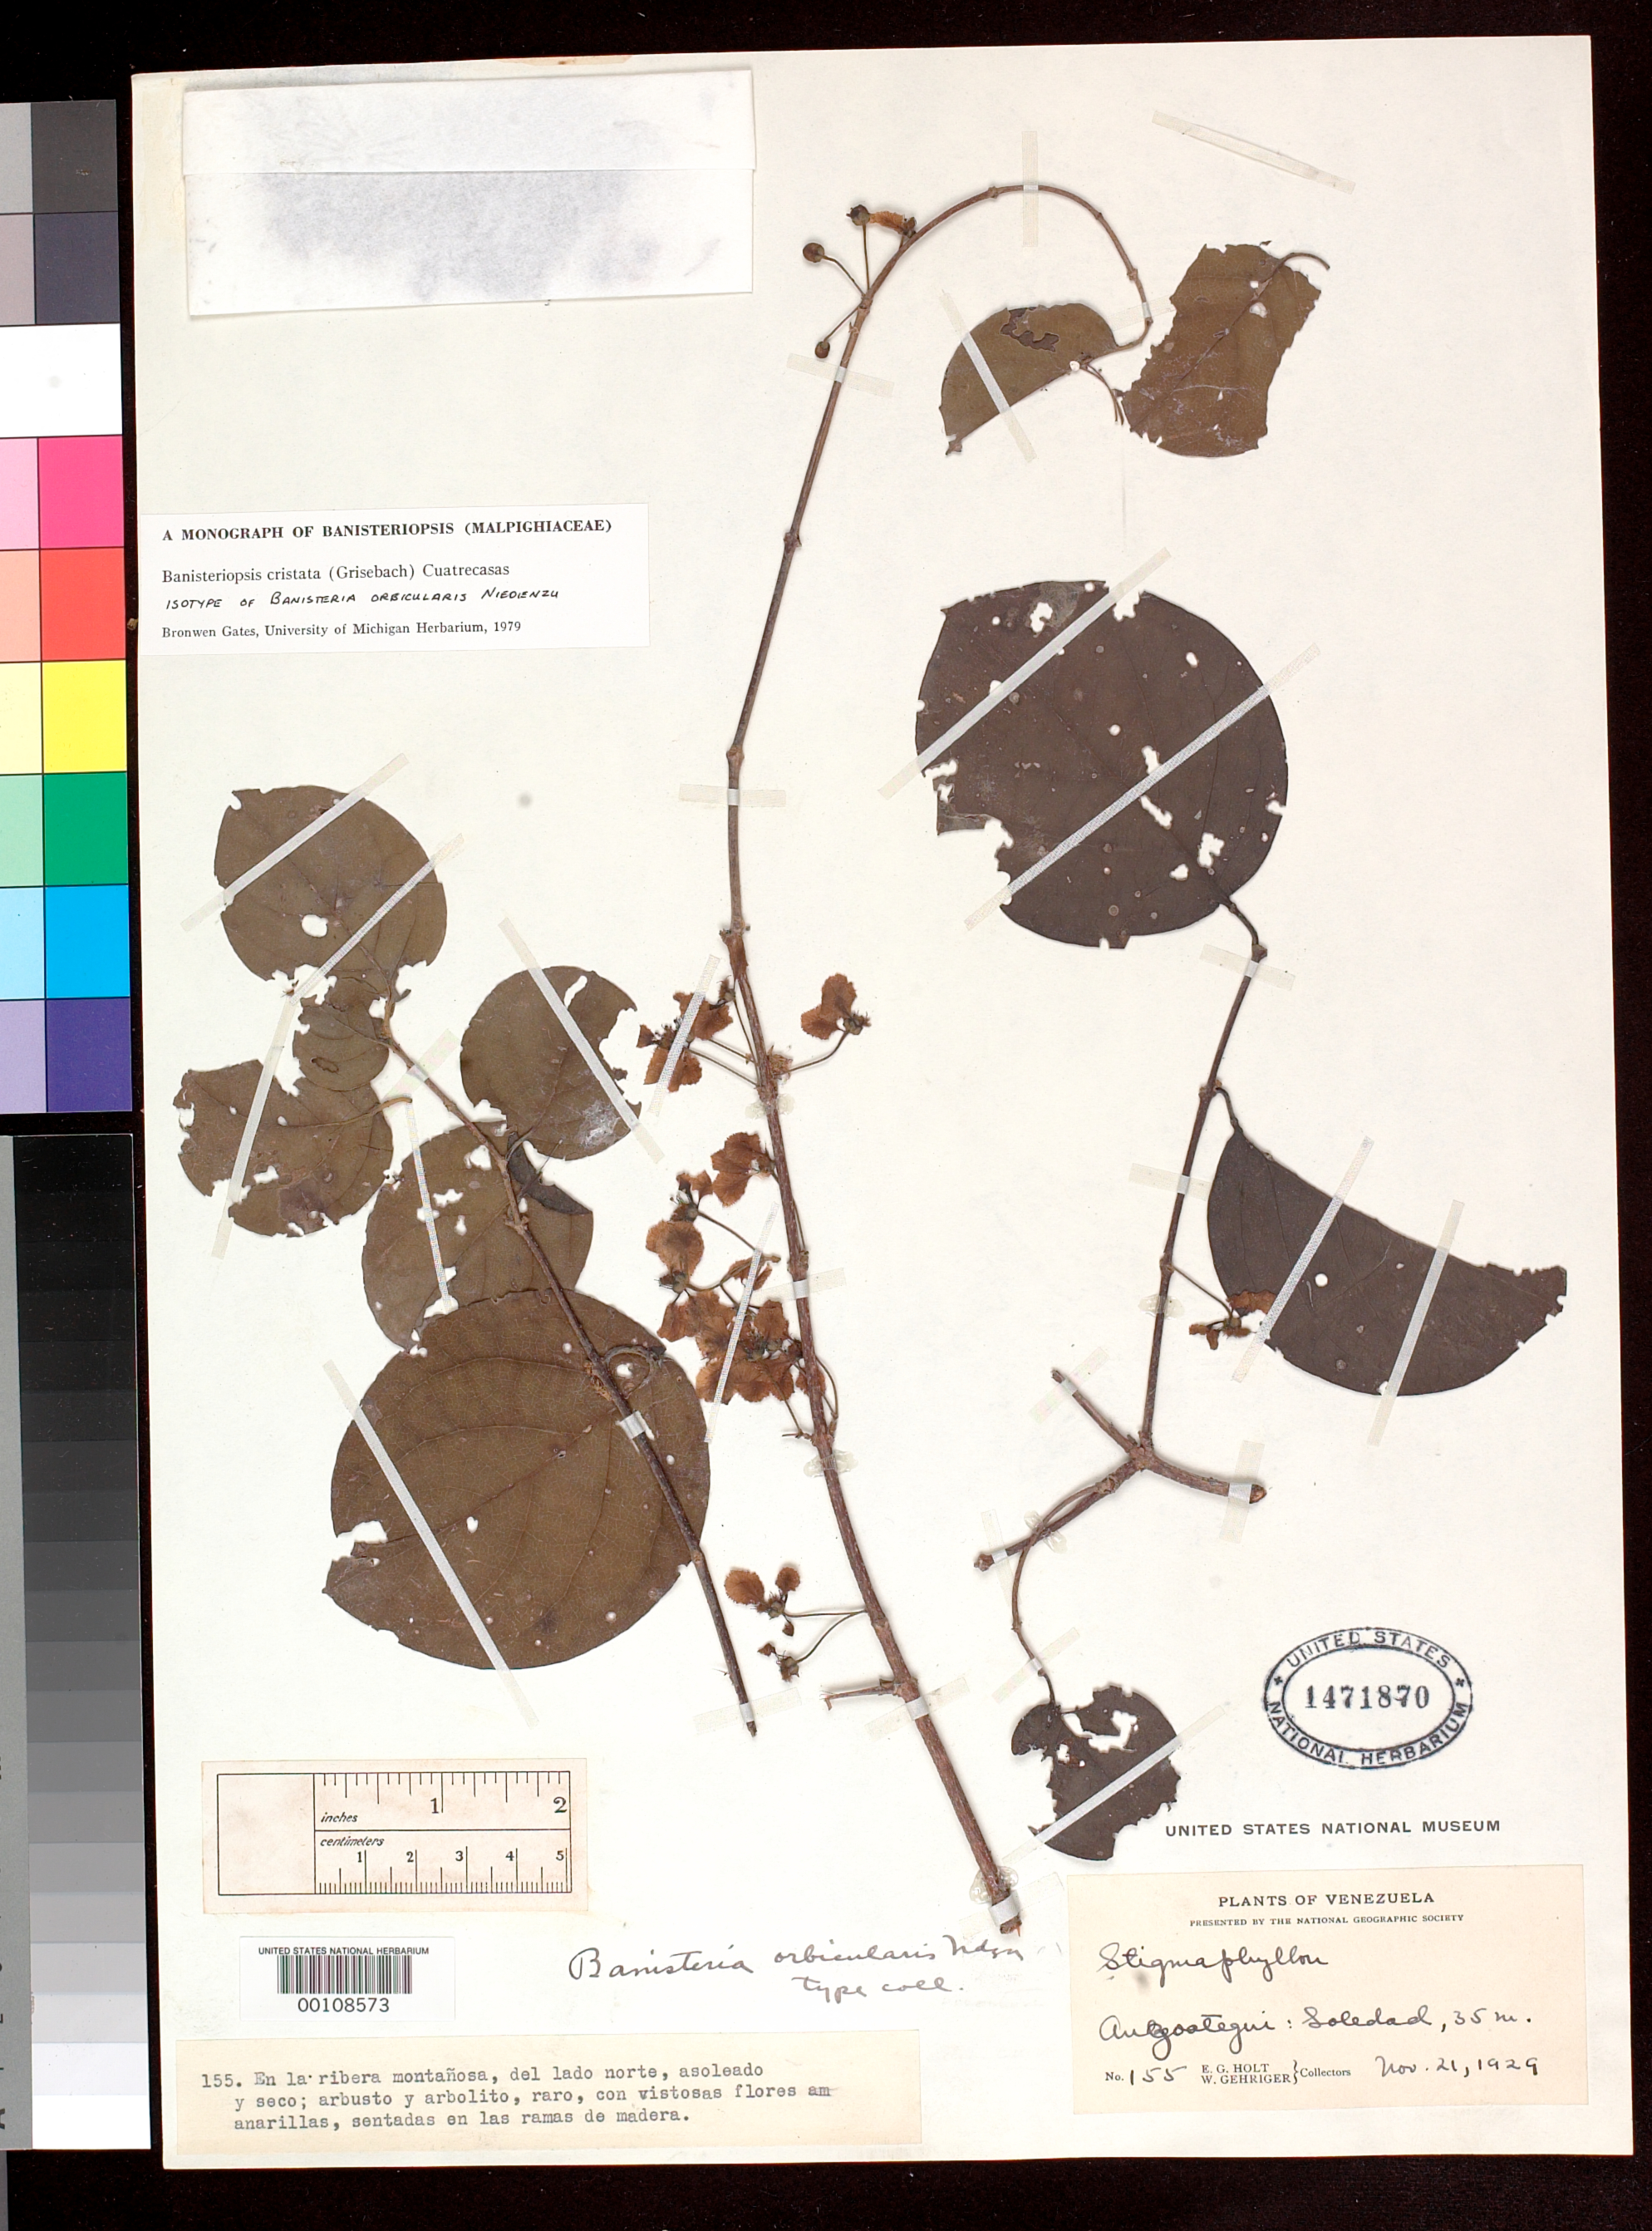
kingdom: Plantae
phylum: Tracheophyta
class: Magnoliopsida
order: Malpighiales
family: Malpighiaceae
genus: Banisteria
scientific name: Banisteria orbicularis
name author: Nied.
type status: Type Collection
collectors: E. Holt & W. Gehriger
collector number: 155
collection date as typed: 21 Nov 1929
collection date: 1929-11-21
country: Venezuela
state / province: Anzoategui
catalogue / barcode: US 1471870